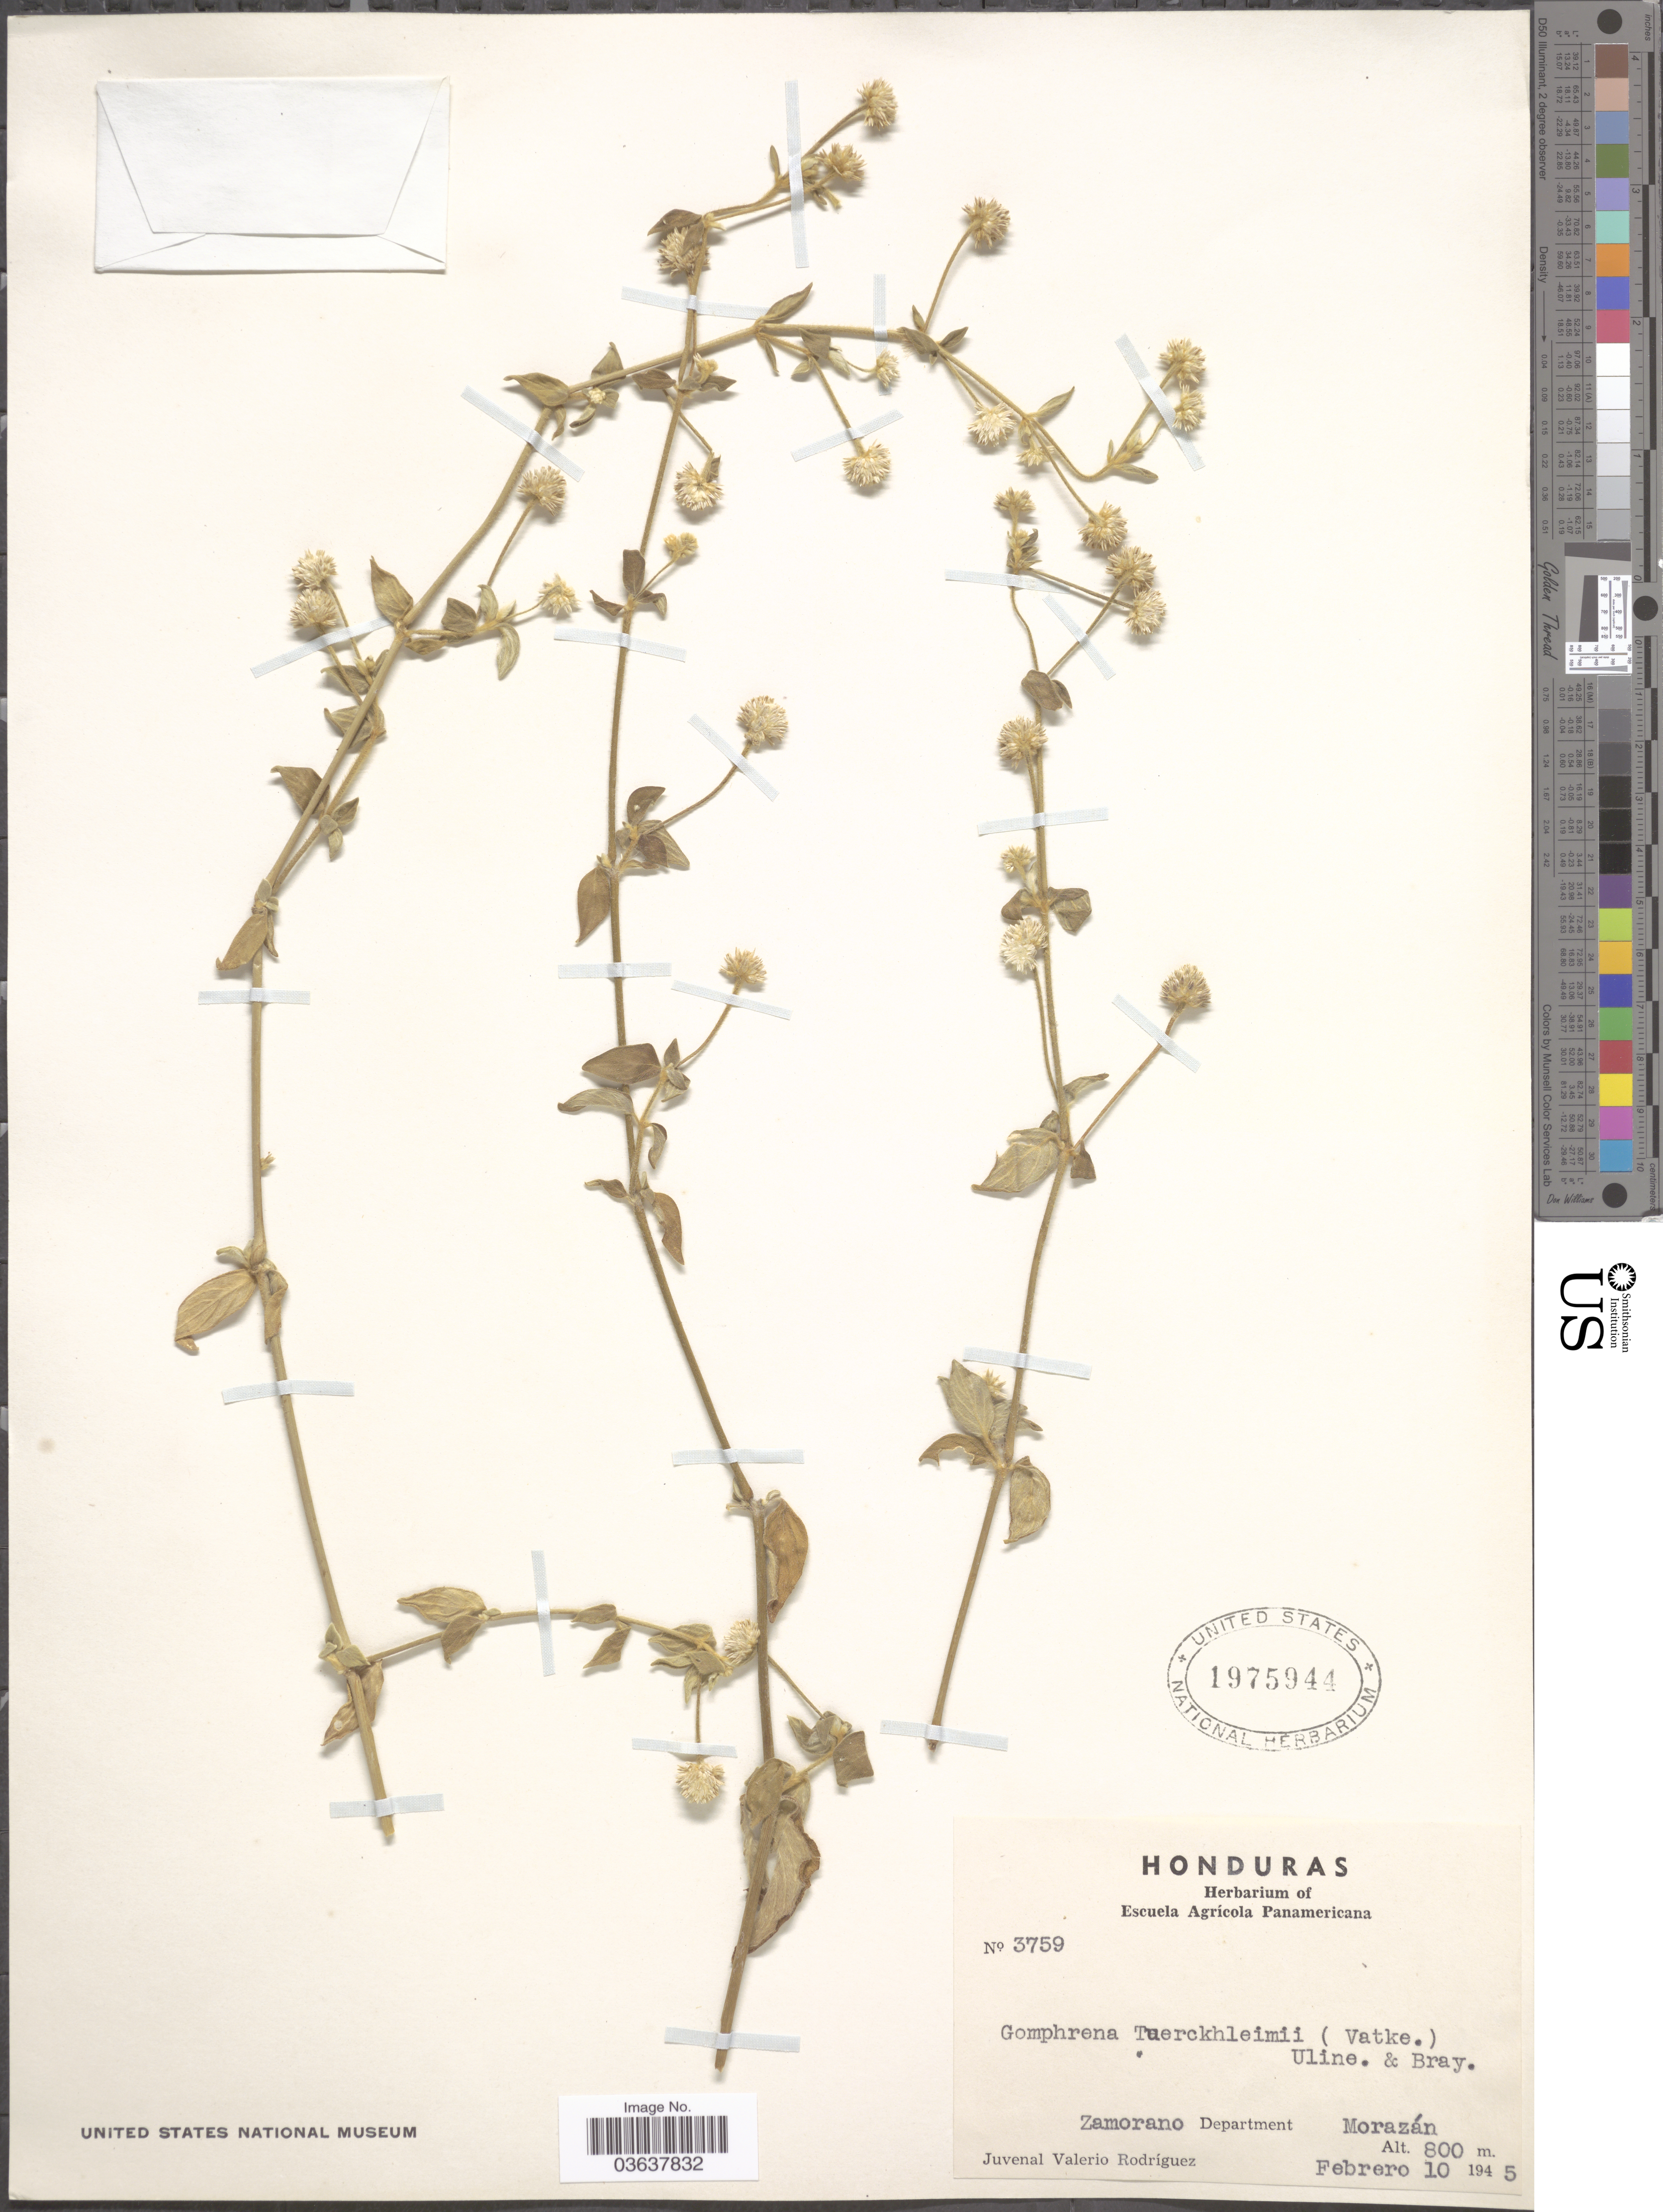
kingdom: Plantae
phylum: Tracheophyta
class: Magnoliopsida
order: Caryophyllales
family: Amaranthaceae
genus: Gomphrena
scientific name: Gomphrena tuerckheimii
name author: Uline & W.L. Bray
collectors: J. Rodriguez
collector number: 3759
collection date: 1945-02-10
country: Honduras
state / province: Fco. Morazán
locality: Zamorano Department Morazán.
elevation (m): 800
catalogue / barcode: US 1975944